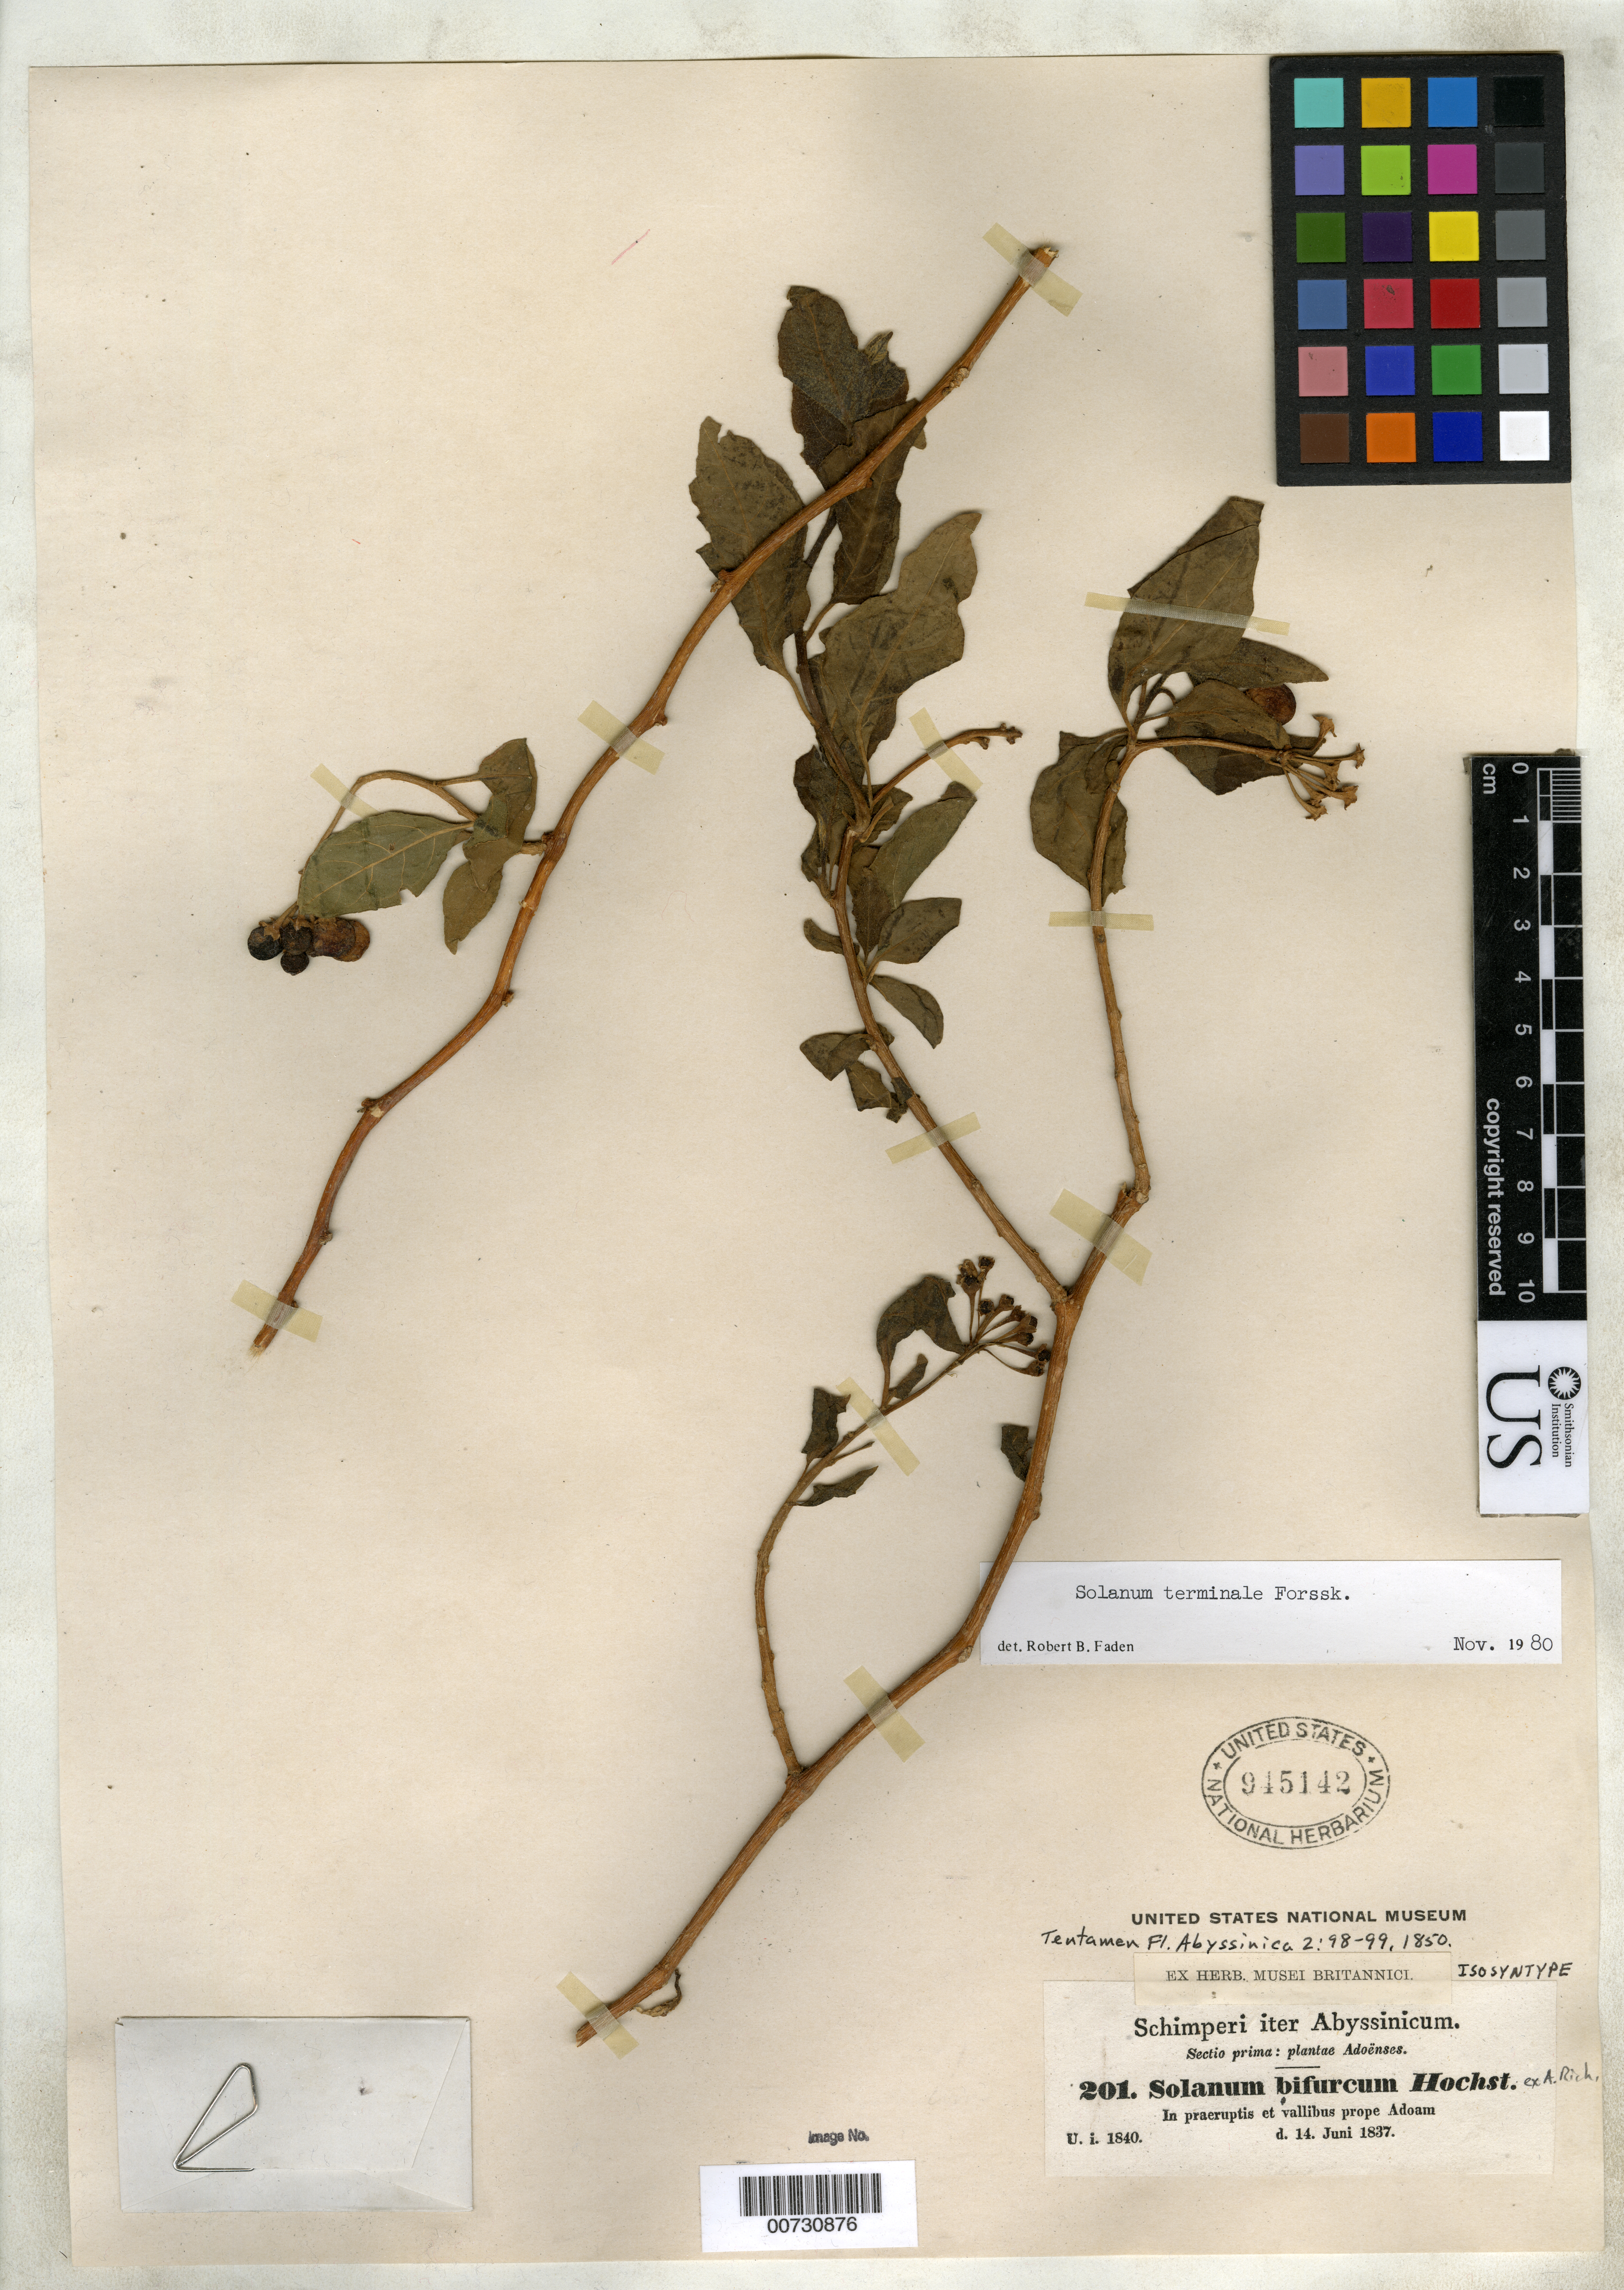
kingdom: Plantae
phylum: Tracheophyta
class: Magnoliopsida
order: Solanales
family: Solanaceae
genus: Solanum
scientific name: Solanum bifurcatum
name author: Hochst. ex A. Rich.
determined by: Faden, Robert B., (US), Smithsonian Institution - National Museum of Natural History (UNITED STATES)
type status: Isosyntype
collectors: G. W. Schimper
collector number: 201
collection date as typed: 14 Jun 1837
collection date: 1837-06-14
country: Ethiopia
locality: In praeruptis et vallibus prope Adoam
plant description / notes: Ex Herb. Musei Britannici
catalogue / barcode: US 945142